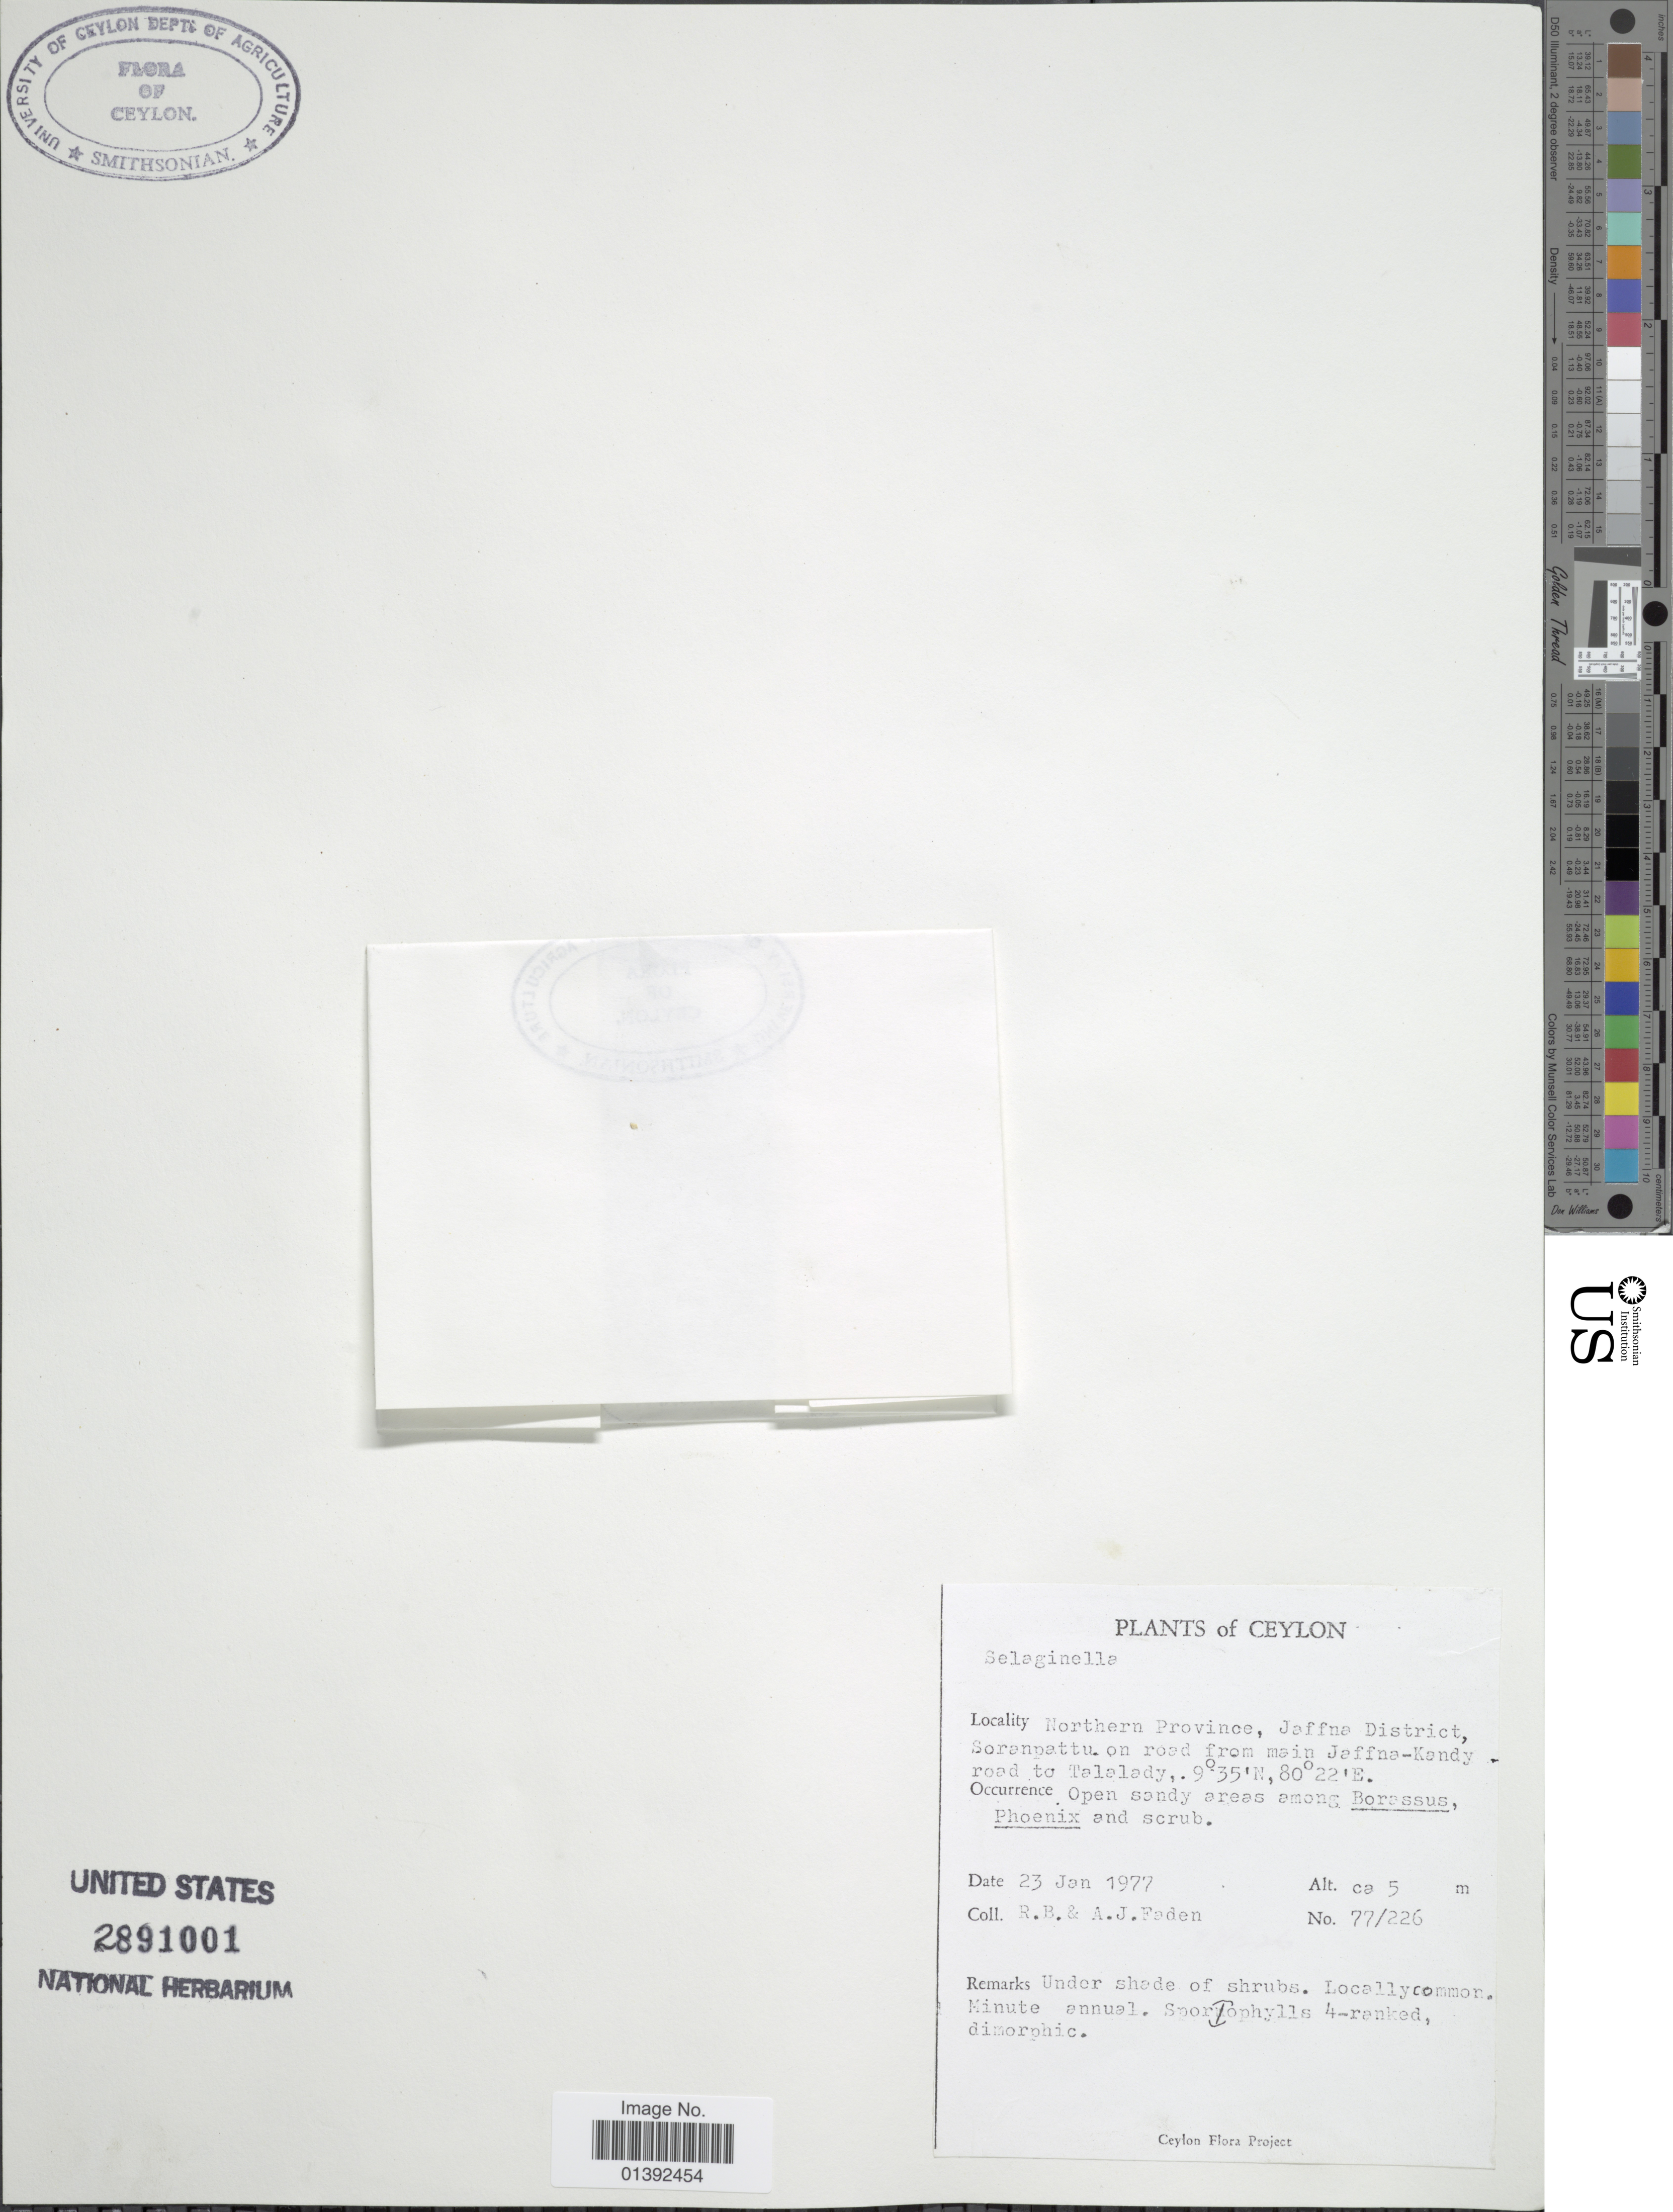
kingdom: Plantae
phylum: Tracheophyta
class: Lycopodiopsida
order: Selaginellales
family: Selaginellaceae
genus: Selaginella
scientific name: Selaginella sp.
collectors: B. Hoffman, C. Roland & G. Marco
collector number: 2096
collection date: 1992-07-19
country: Guyana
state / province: Cuyuni-Mazaruni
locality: The Guianas, Pakaraima Mountains, Kurupung River, top of Kamarau Falls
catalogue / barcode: US 3322293